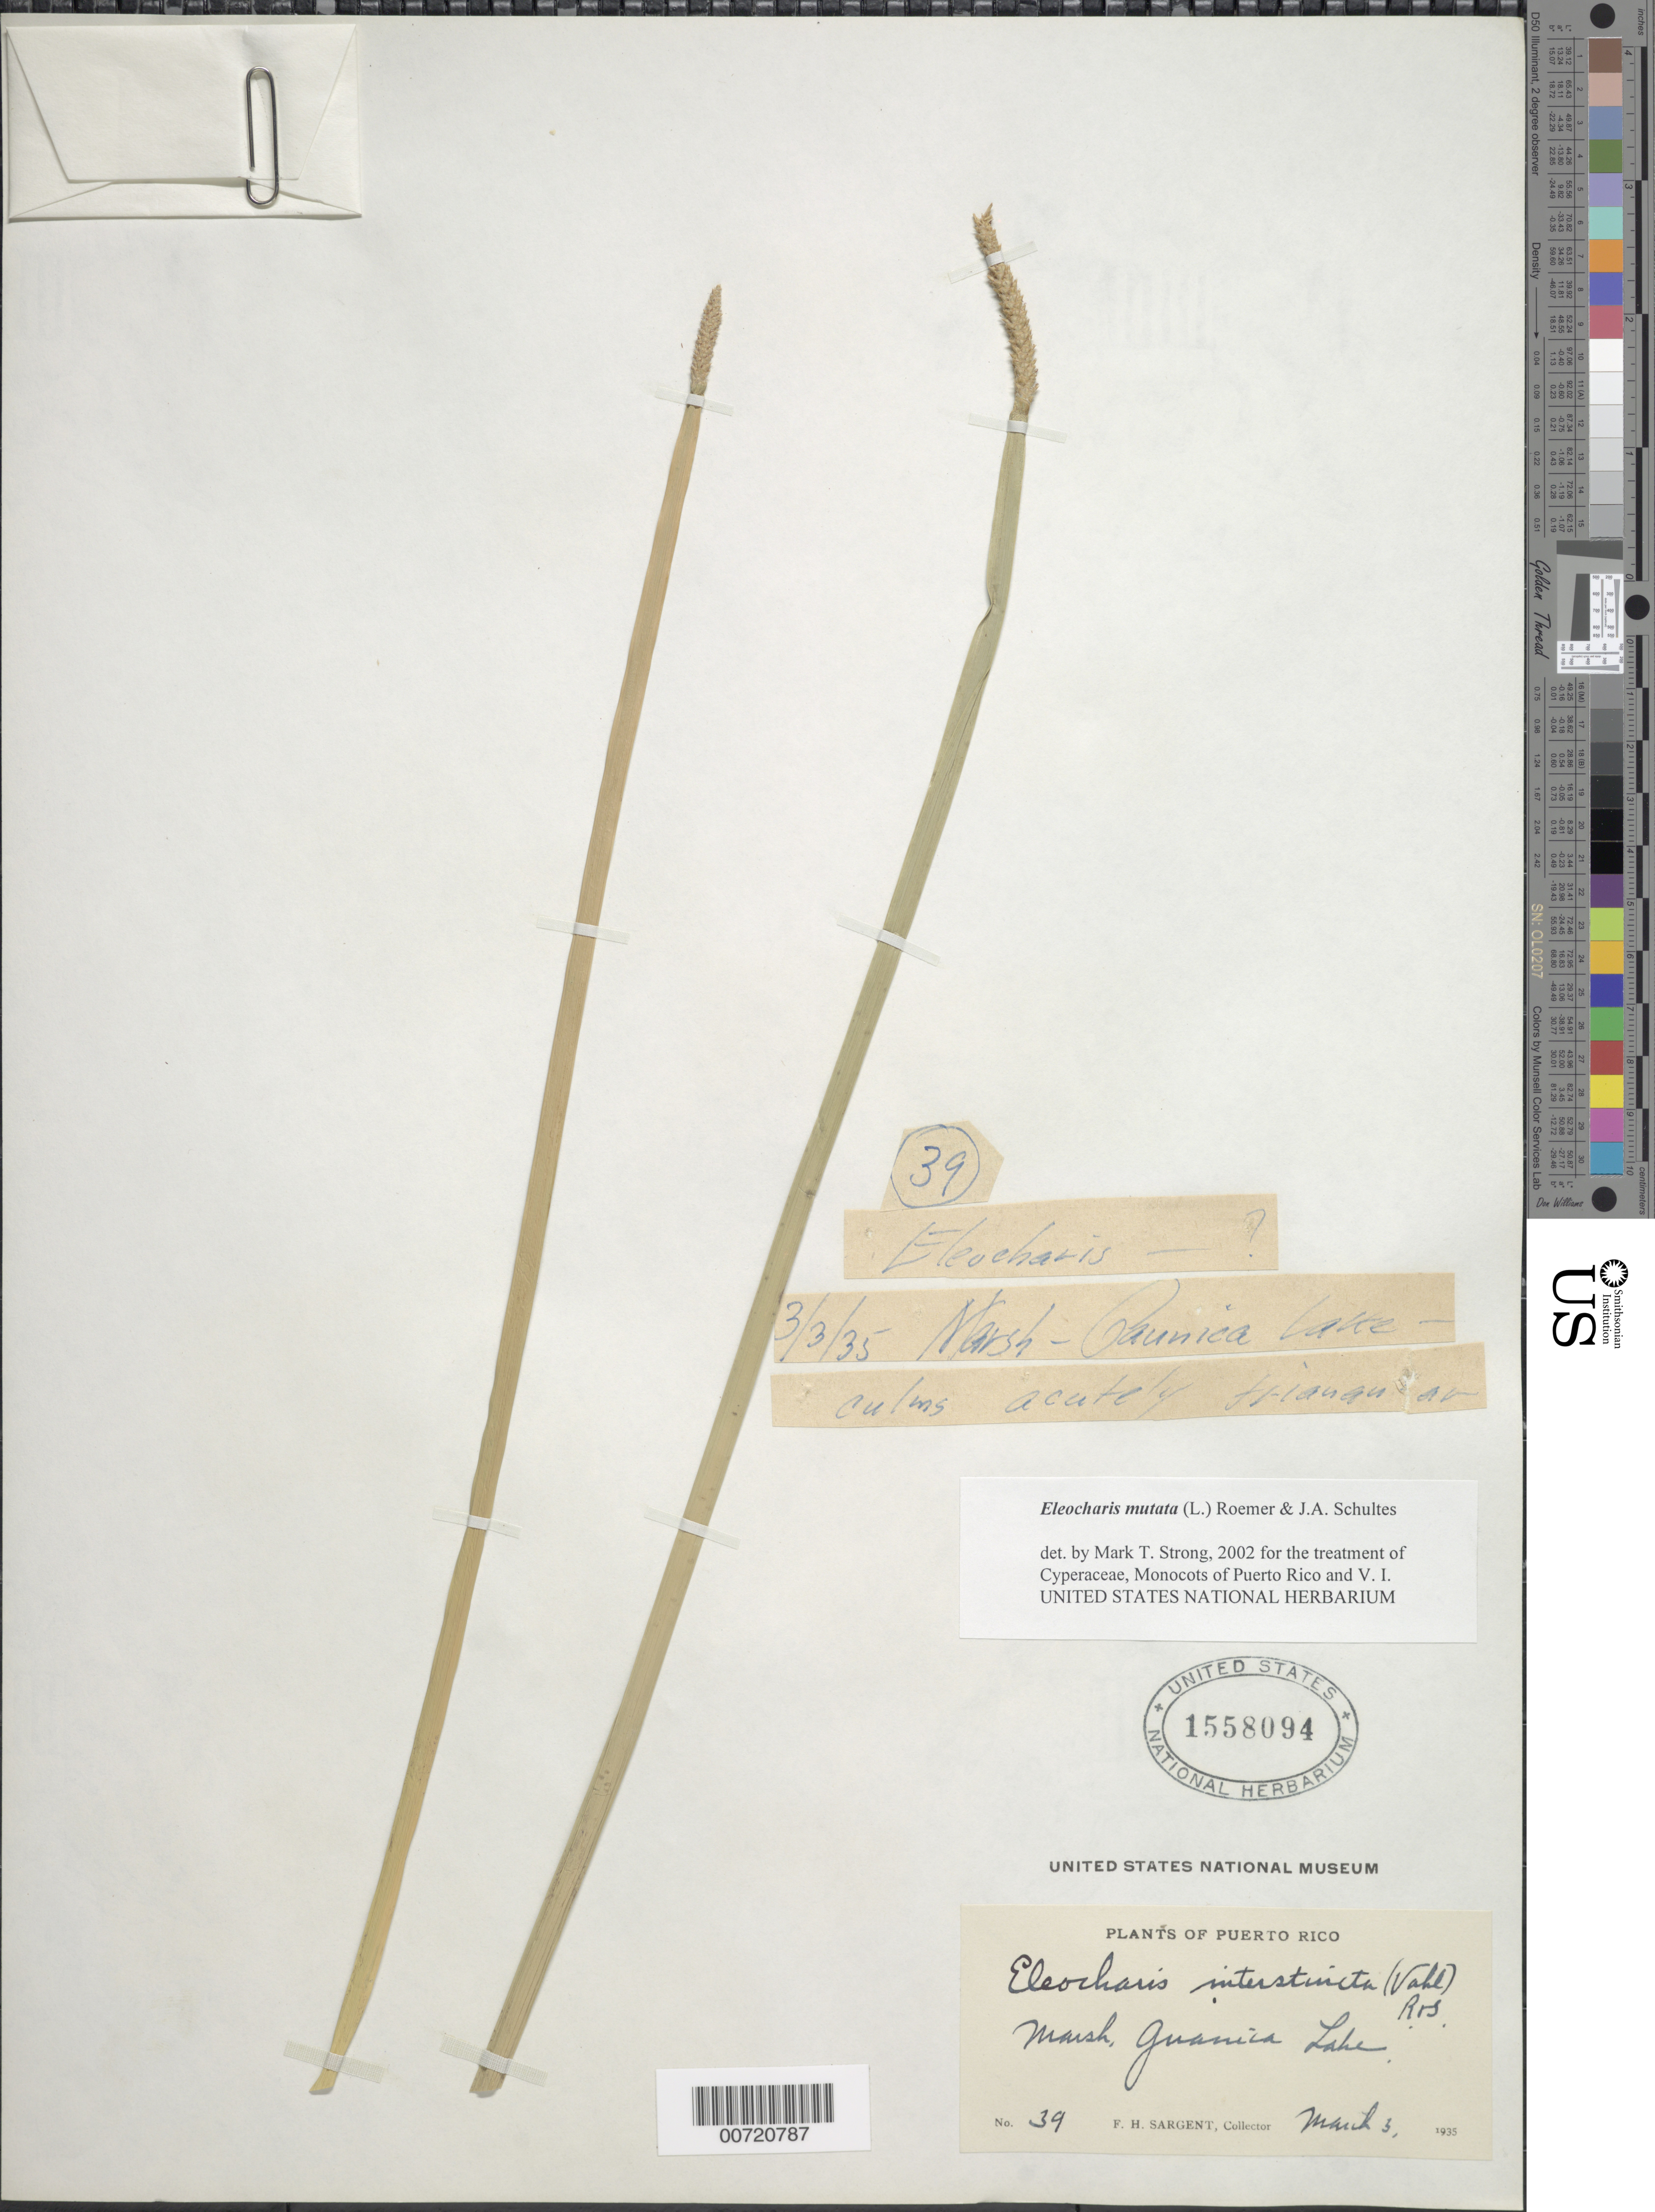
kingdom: Plantae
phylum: Tracheophyta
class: Liliopsida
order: Poales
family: Cyperaceae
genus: Eleocharis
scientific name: Eleocharis mutata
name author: (L.) Roem. & Schult.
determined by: Strong, M. T., (US), Smithsonian Institution - National Museum of Natural History (UNITED STATES)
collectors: F. H. Sargent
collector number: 39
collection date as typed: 03 Mar 1935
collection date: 1935-03-03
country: Puerto Rico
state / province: Guánica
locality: Guanica Lake.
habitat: Marsh.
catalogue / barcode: US 1558094